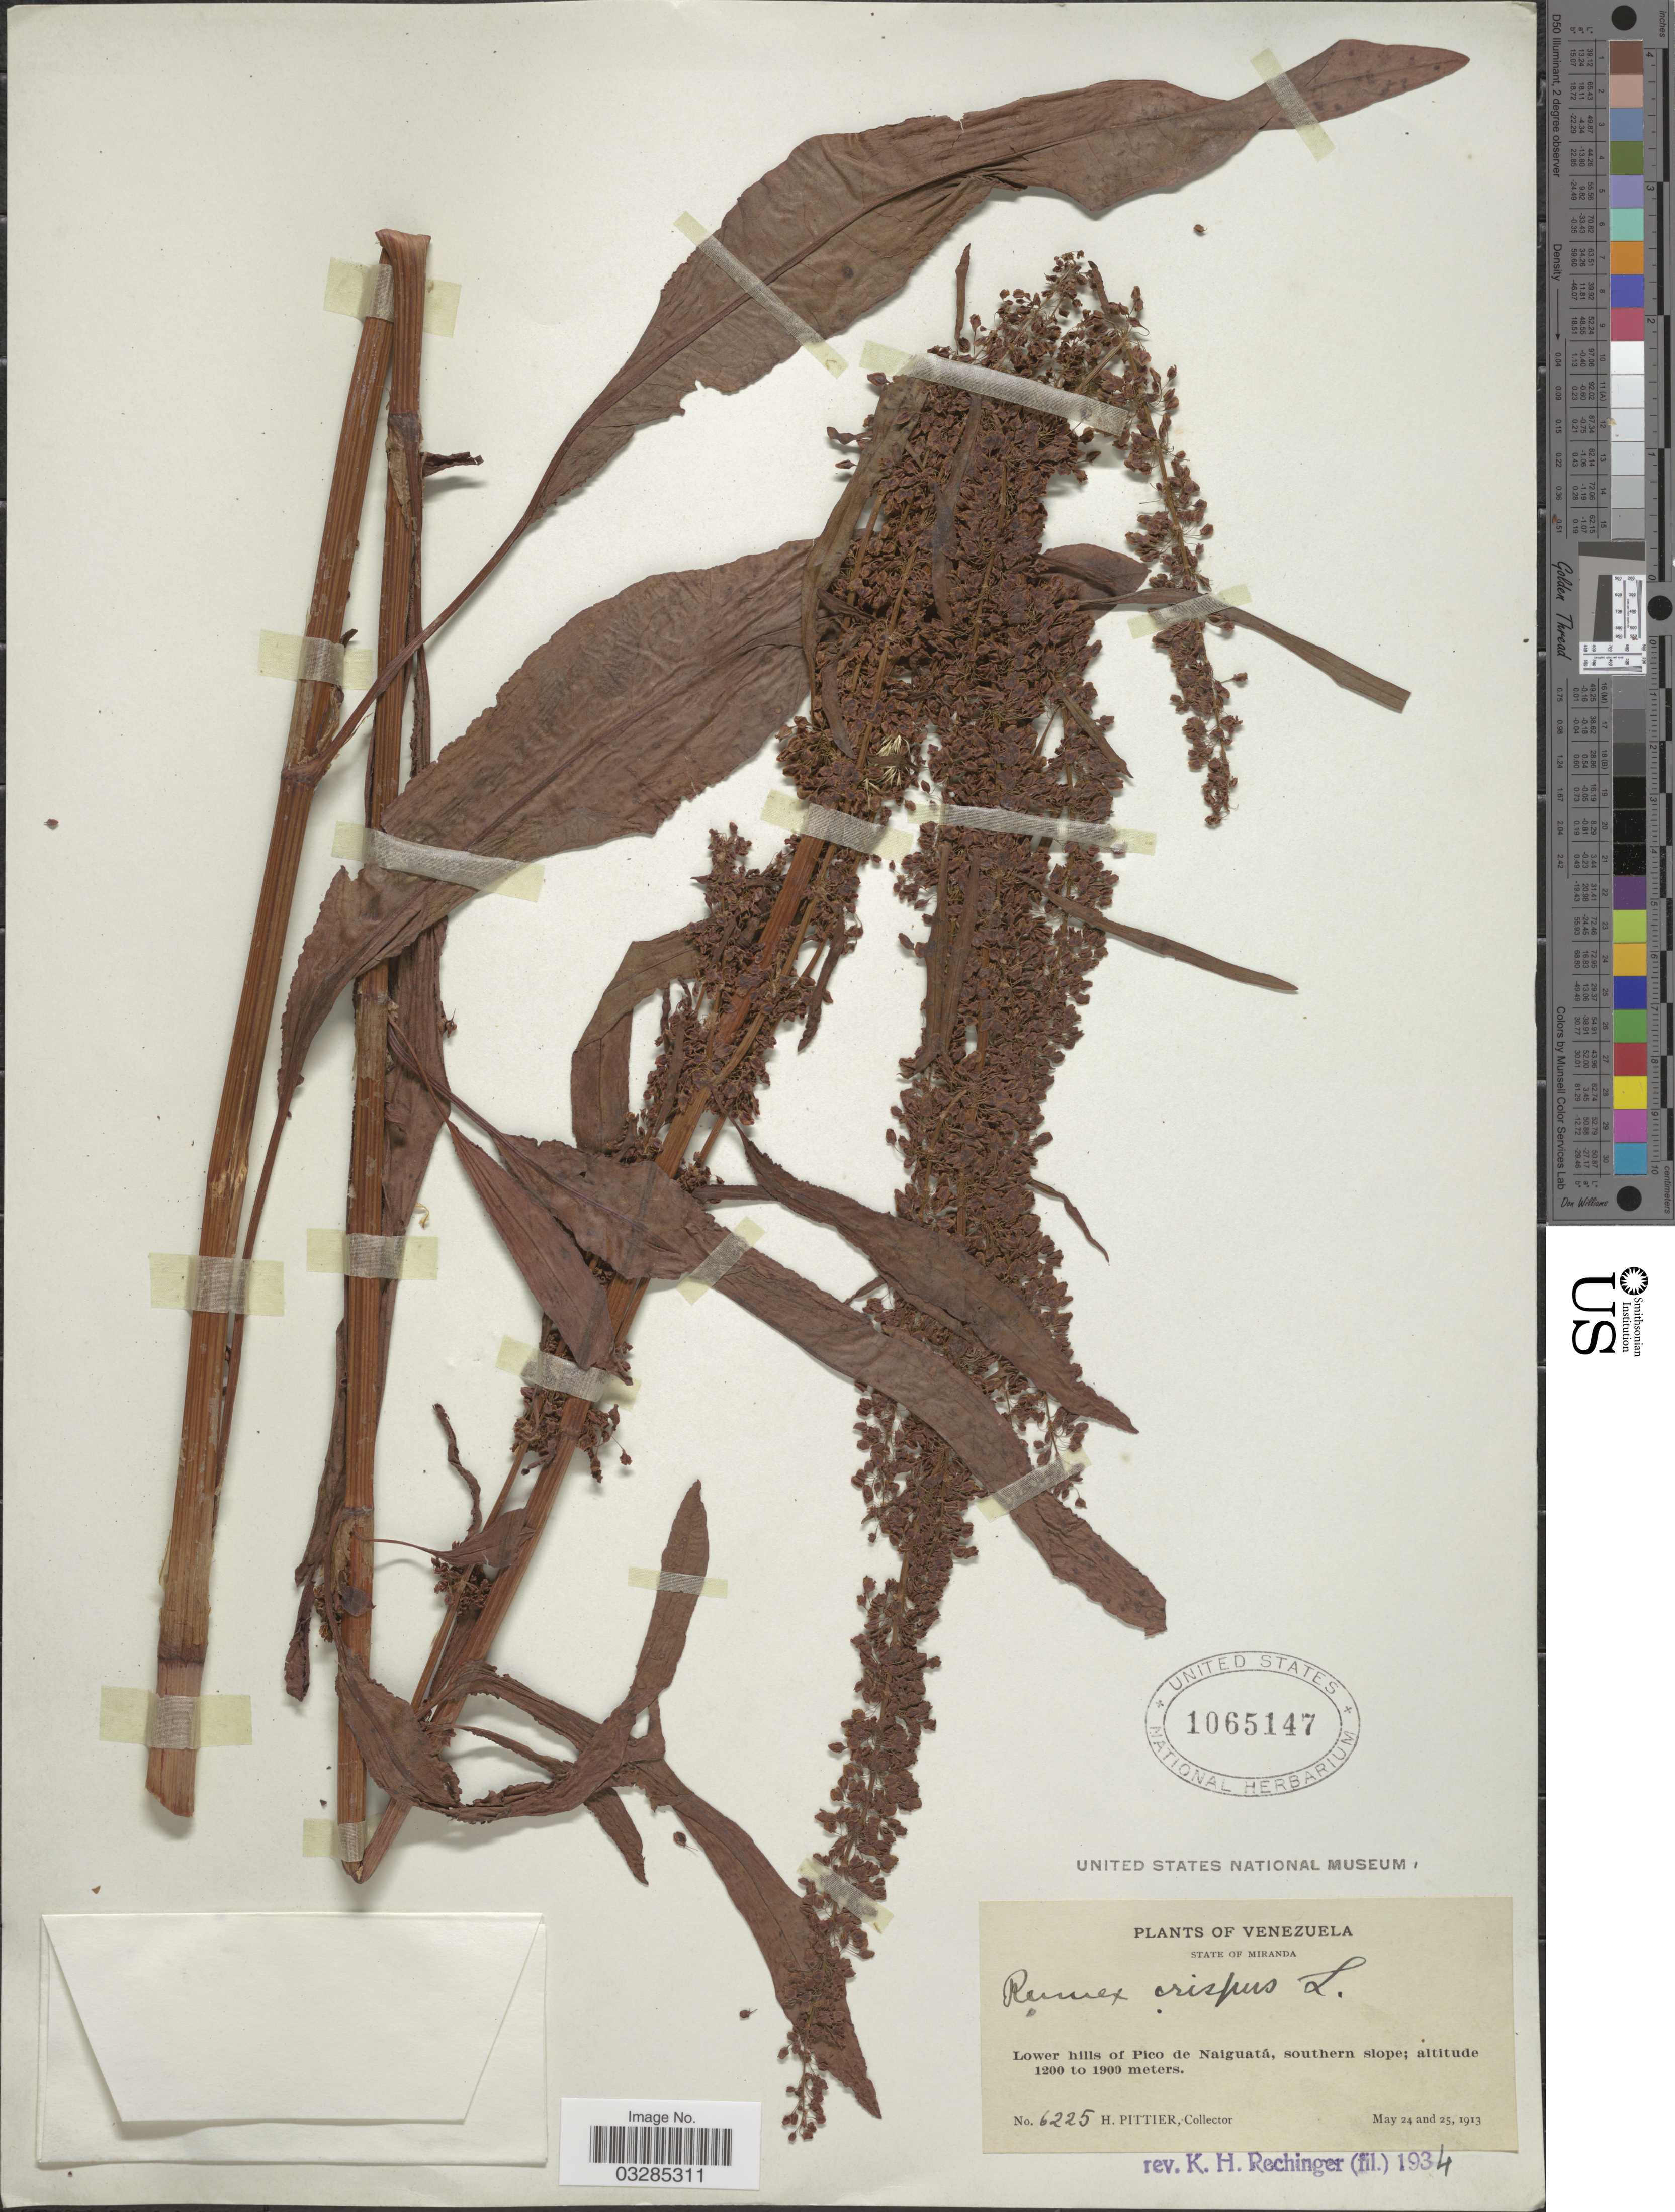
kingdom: Plantae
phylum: Tracheophyta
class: Magnoliopsida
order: Caryophyllales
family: Polygonaceae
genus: Rumex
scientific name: Rumex crispus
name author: L.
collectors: H. F. Pittier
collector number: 6225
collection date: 1913-05-24/1913-05-25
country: Venezuela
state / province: Miranda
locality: Lower hills of Pico de Naiguatá, southern slope.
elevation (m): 1200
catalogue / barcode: US 1065147